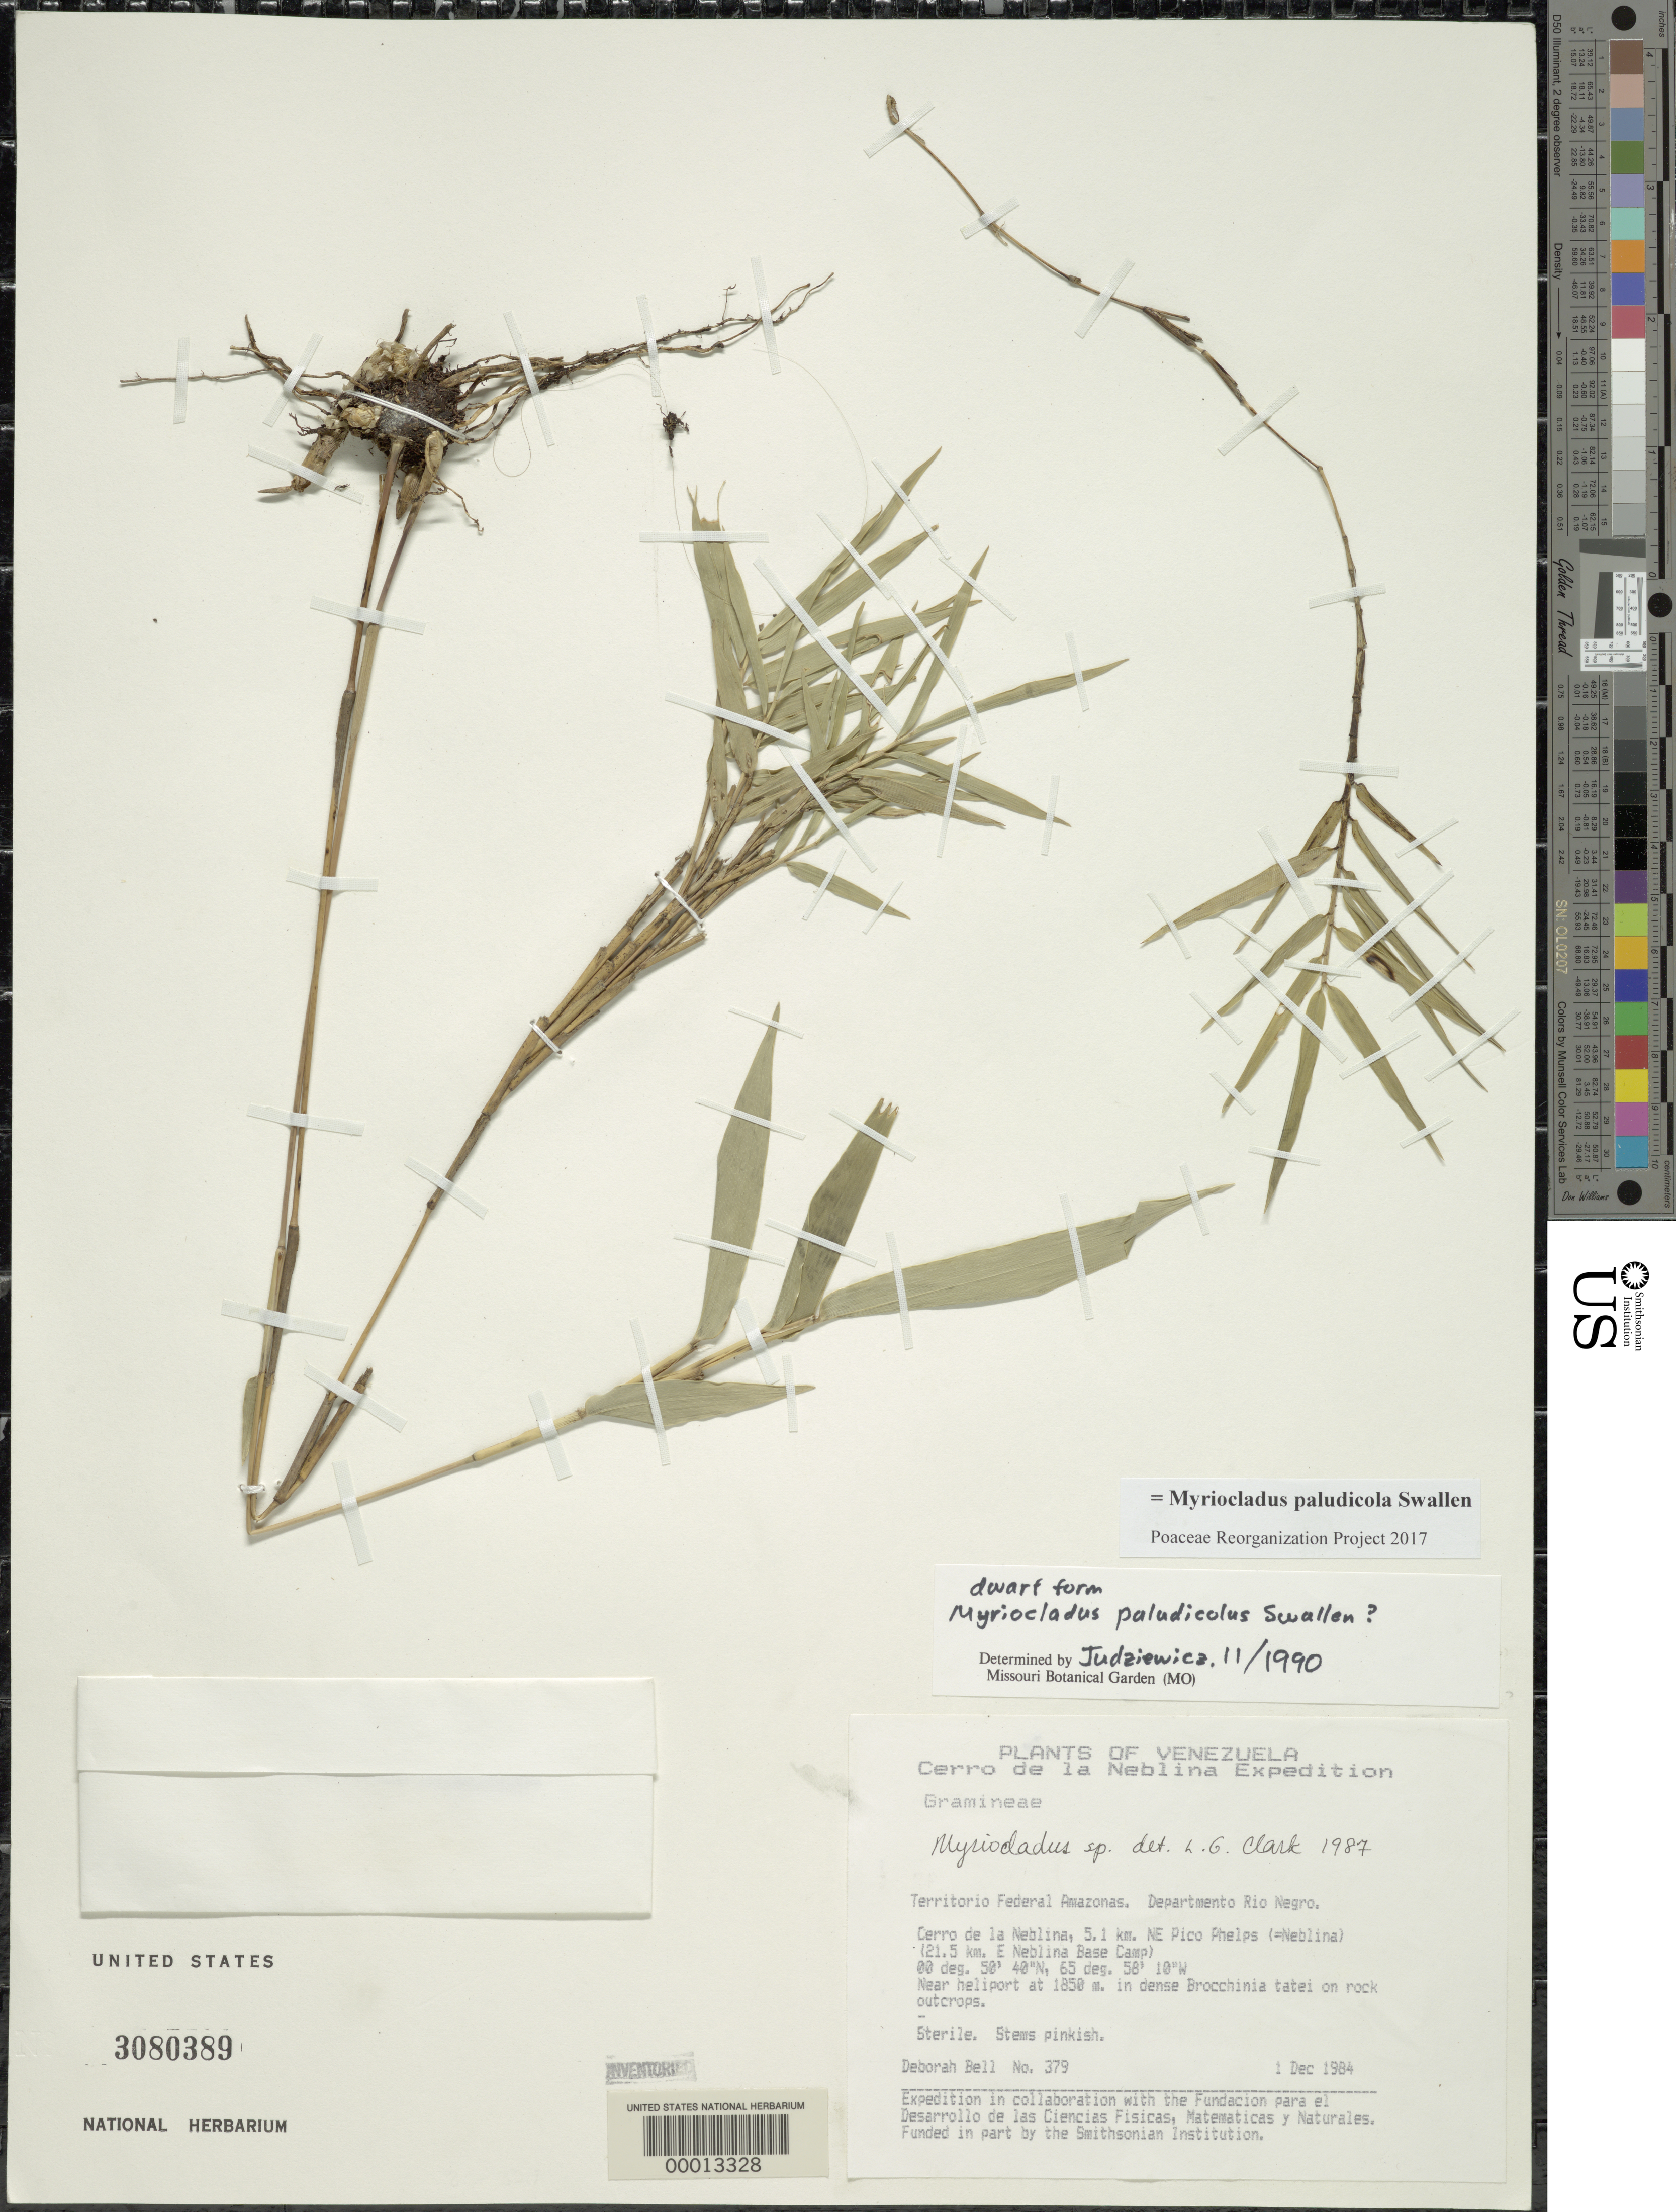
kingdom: Plantae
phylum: Tracheophyta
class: Liliopsida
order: Poales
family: Poaceae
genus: Myriocladus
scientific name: Myriocladus paludicola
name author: Swallen in Maguire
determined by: Judziewicz, E. J.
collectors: D. A. Bell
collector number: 379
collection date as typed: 01 Dec 1984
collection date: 1984-12-01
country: Venezuela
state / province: Amazonas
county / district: Rio Negro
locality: Cerro de la neblina base camp; 5.1 km ne pico phelps; near heliport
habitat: Dense brocchinia tatei on rock outcrops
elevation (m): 1850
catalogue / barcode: US 3080389